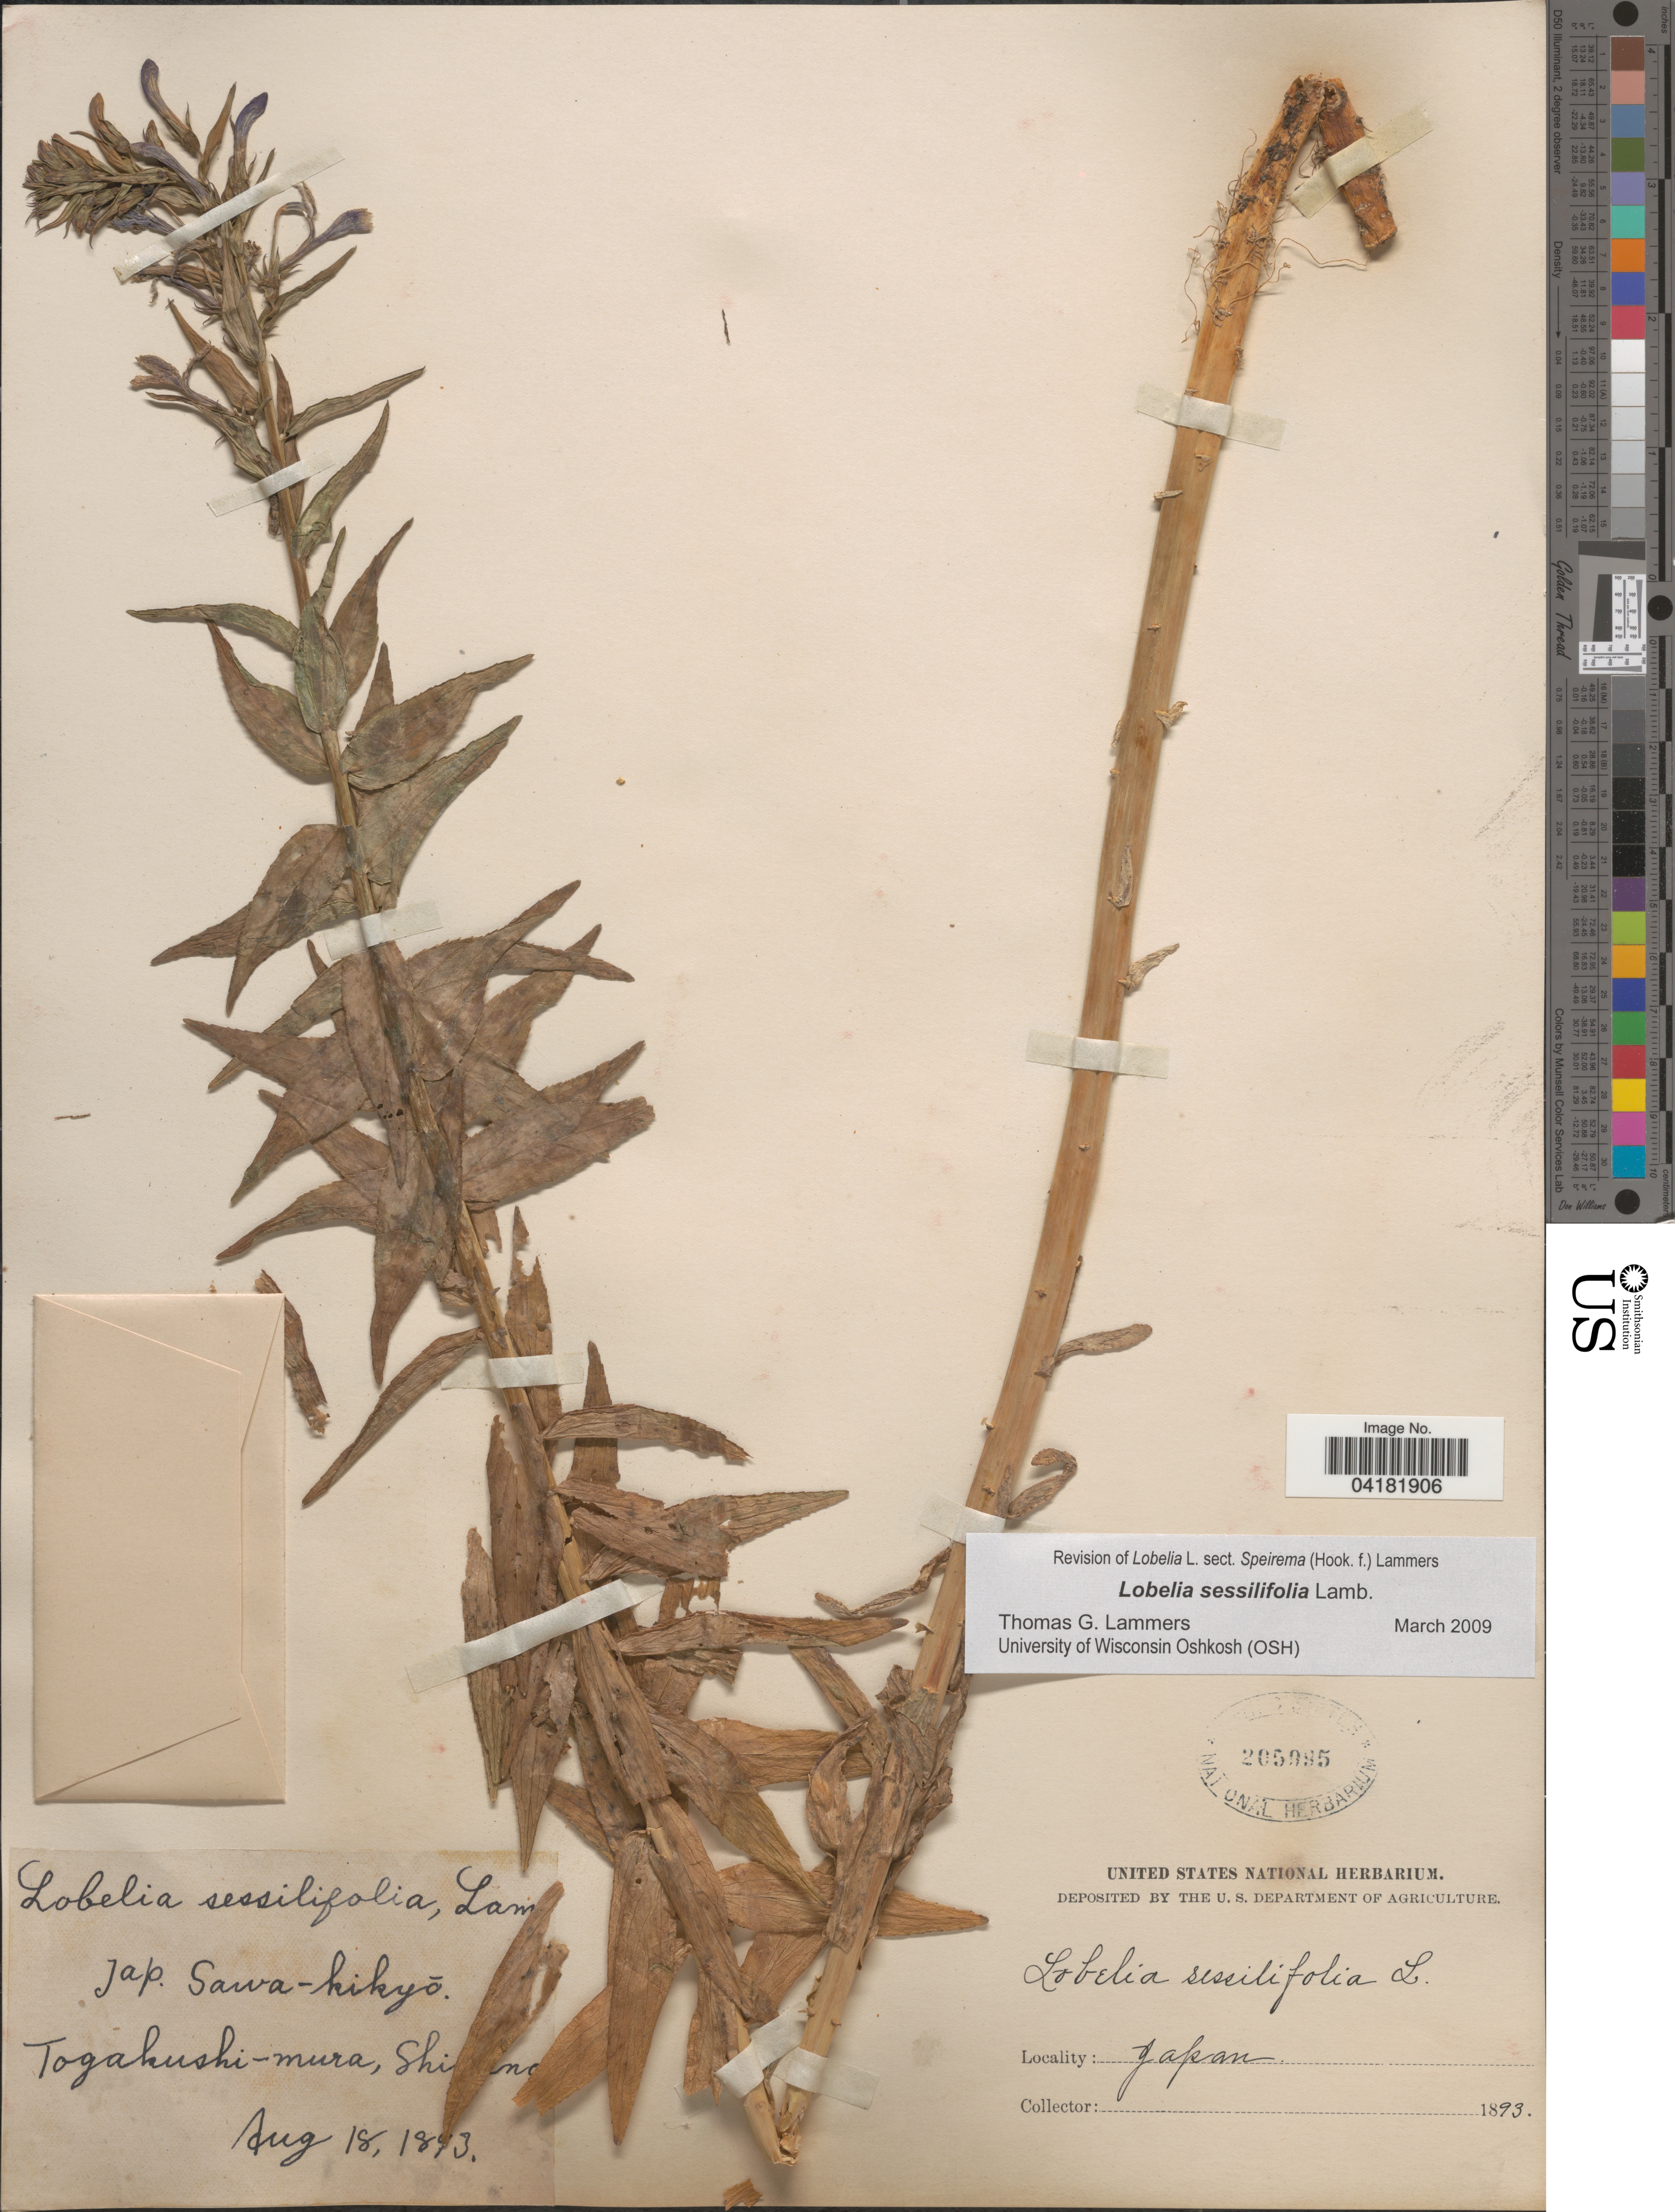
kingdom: Plantae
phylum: Tracheophyta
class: Magnoliopsida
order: Asterales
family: Campanulaceae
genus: Lobelia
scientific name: Lobelia sessilifolia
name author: Lamb.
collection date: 1893-08-18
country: Japan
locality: Togakushi-mura, Shi [illegible text]n [illegible text].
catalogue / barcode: US 265995